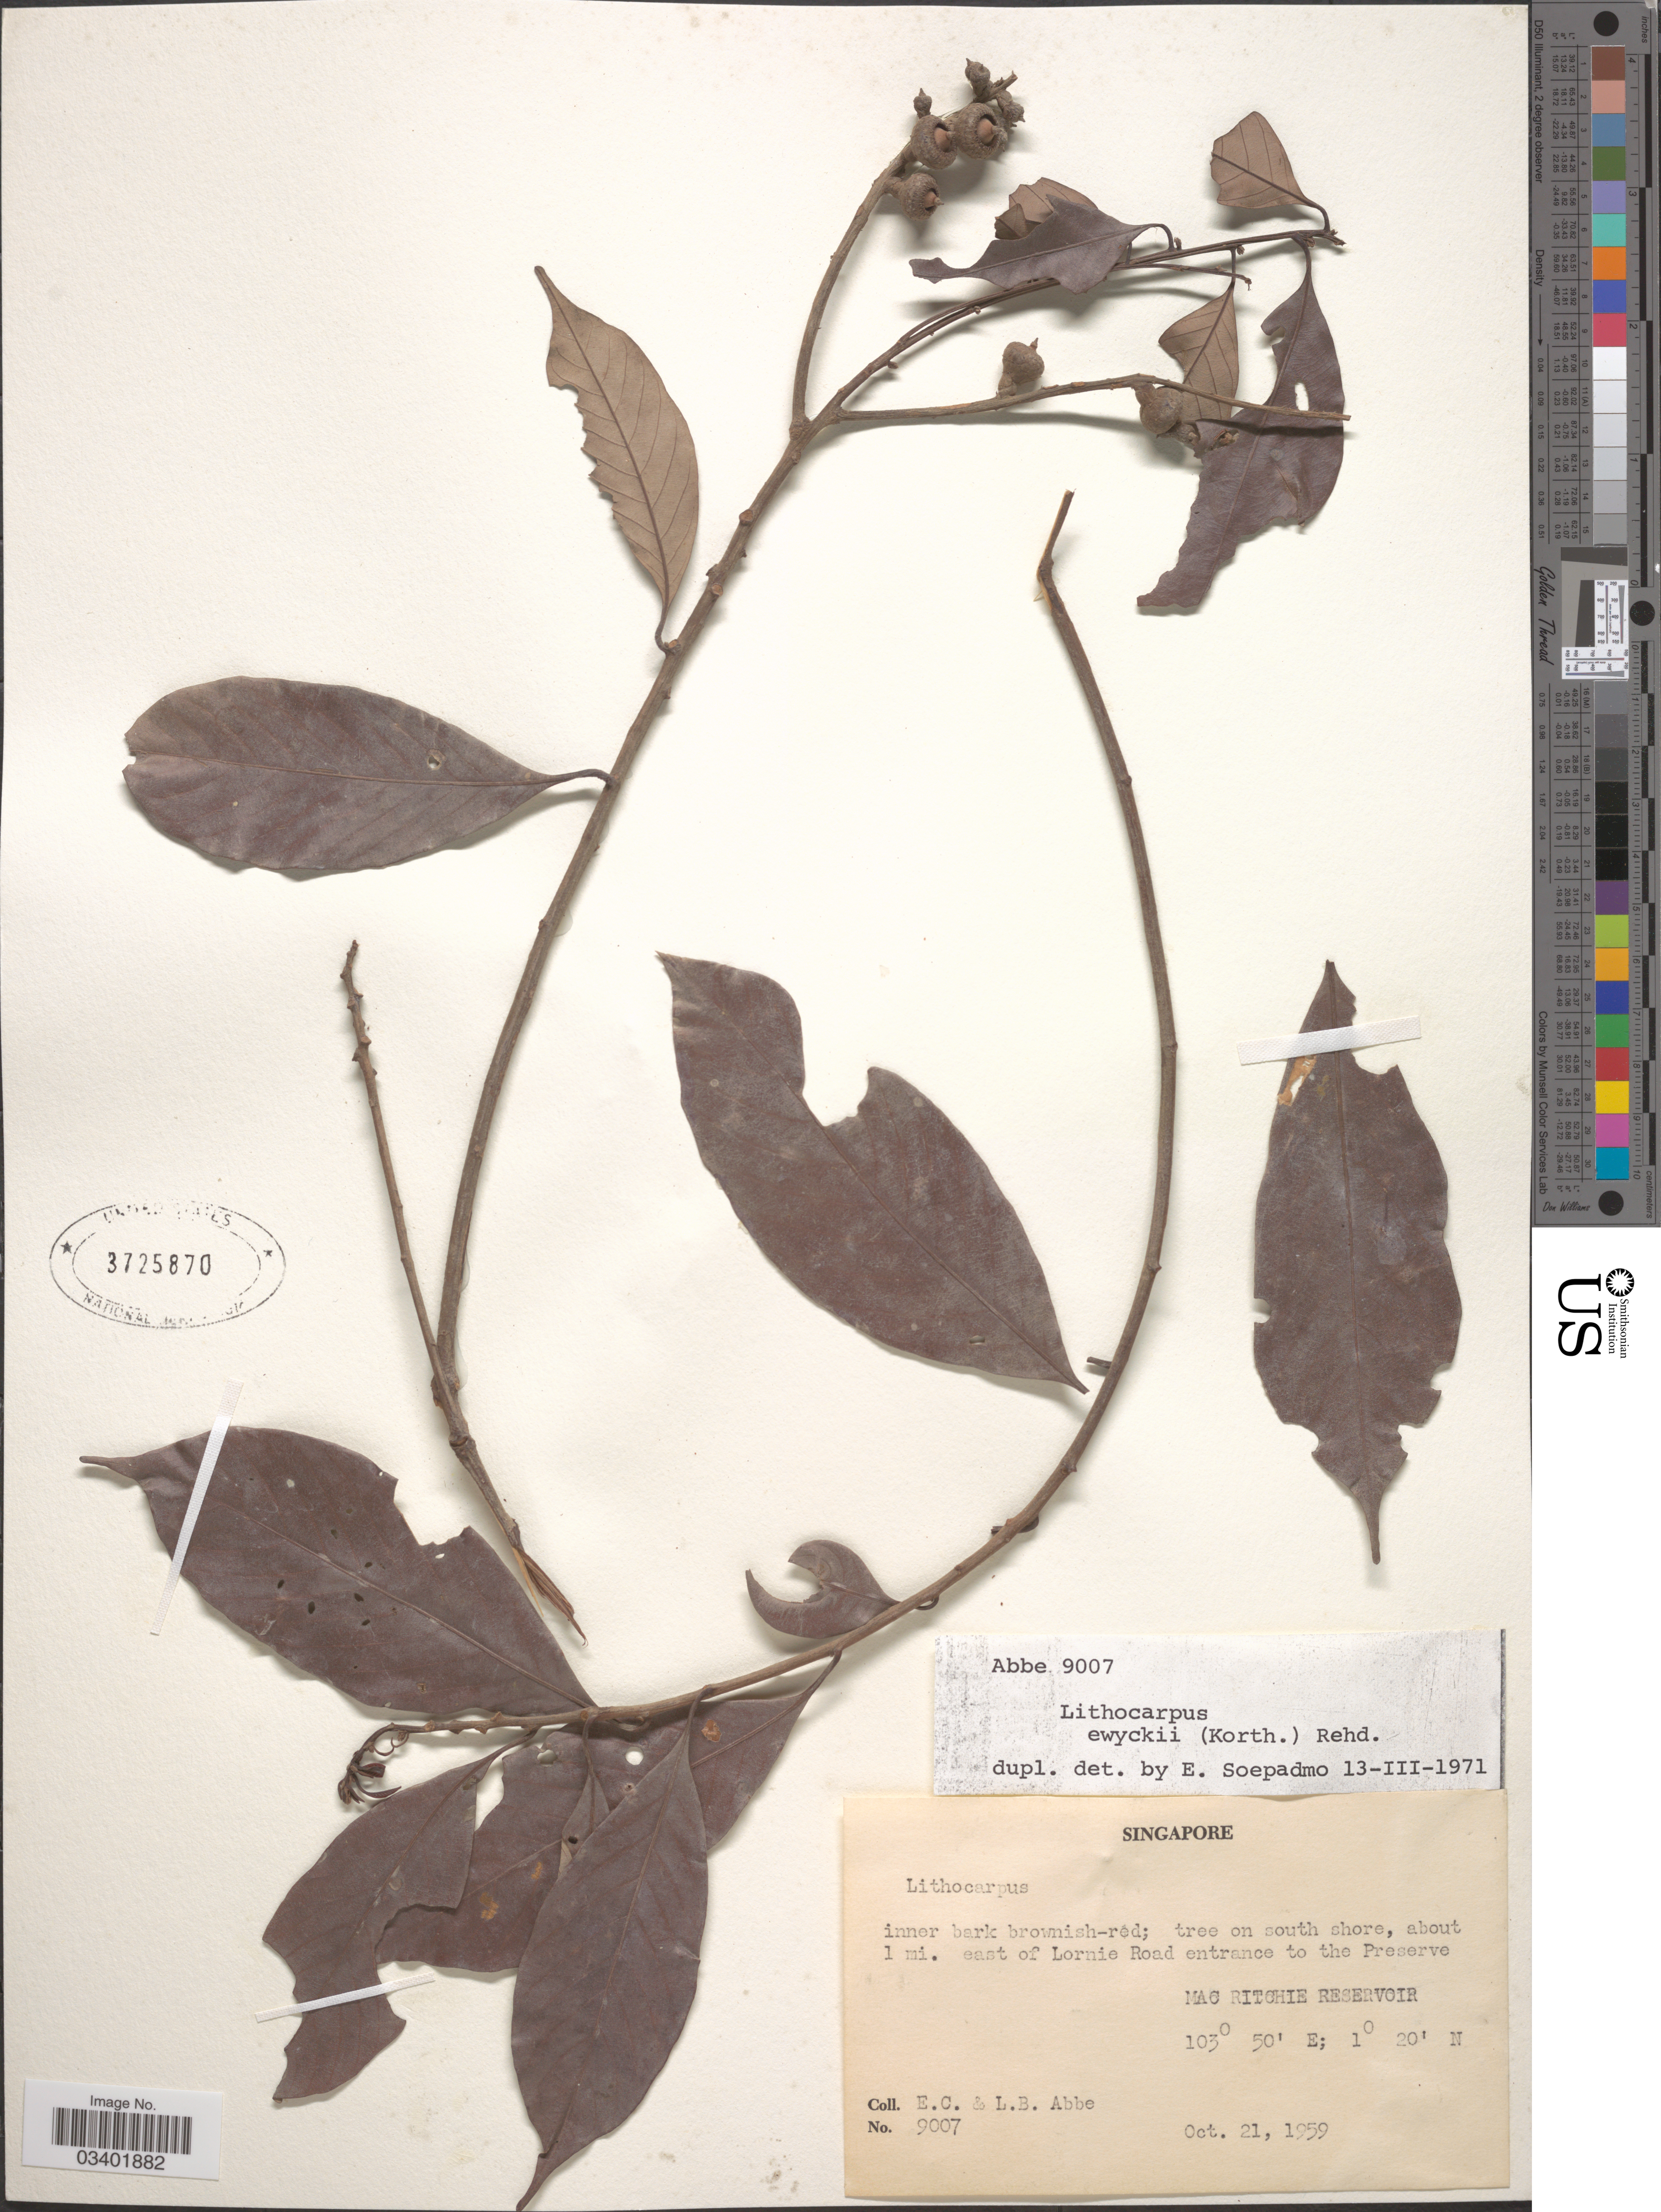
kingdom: Plantae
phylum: Tracheophyta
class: Magnoliopsida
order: Fagales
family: Fagaceae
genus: Lithocarpus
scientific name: Lithocarpus ewyckii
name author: (Korth.) Rehder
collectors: E. C. Abbe & L. B. Abbe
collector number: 9007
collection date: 1959-10-21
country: Singapore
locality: On south shore, about 1 mi. east of Lornie Road entrance to the Preserve. Mac Ritchie Reservoir.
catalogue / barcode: US 3725870